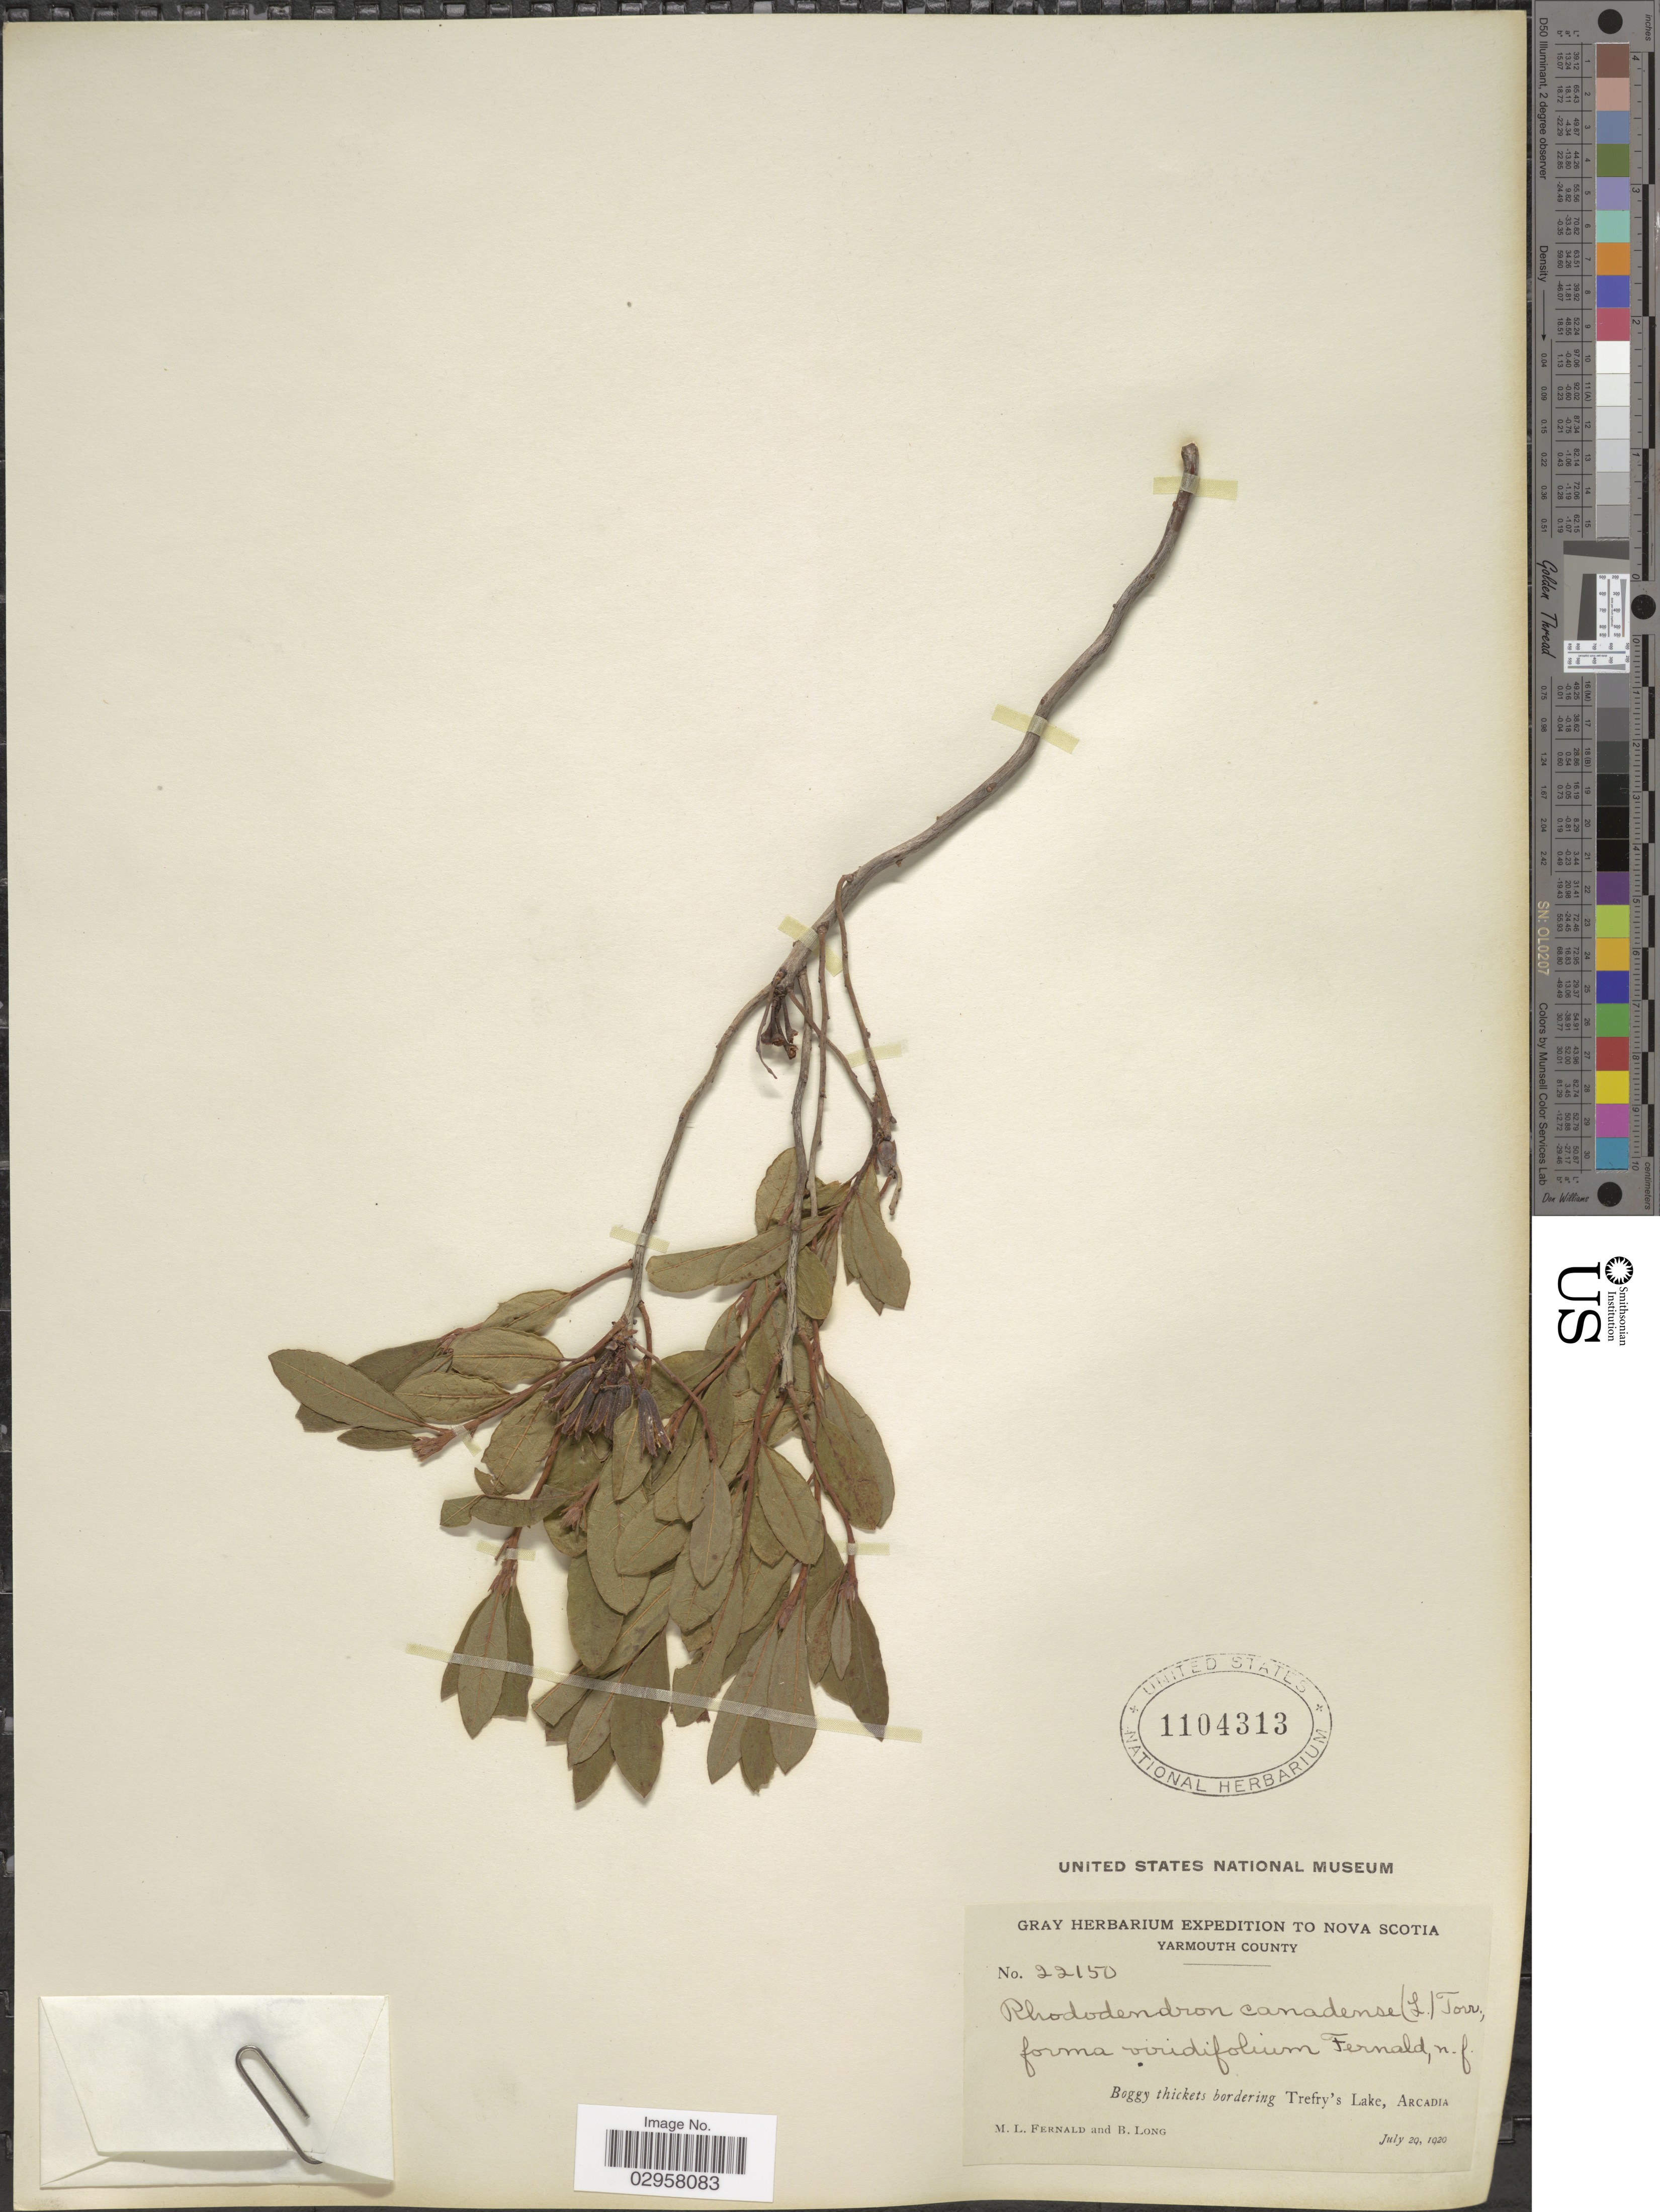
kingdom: Plantae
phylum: Tracheophyta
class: Magnoliopsida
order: Ericales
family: Ericaceae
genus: Rhododendron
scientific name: Rhododendron canadense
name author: (L.) Torr.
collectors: M. L. Fernald & B. Long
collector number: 22150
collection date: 1920-07-20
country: Canada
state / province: Nova Scotia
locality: Yarmouth County. Boggy thickets bordering Trefry's Lake, Arcadia.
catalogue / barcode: US 1104313